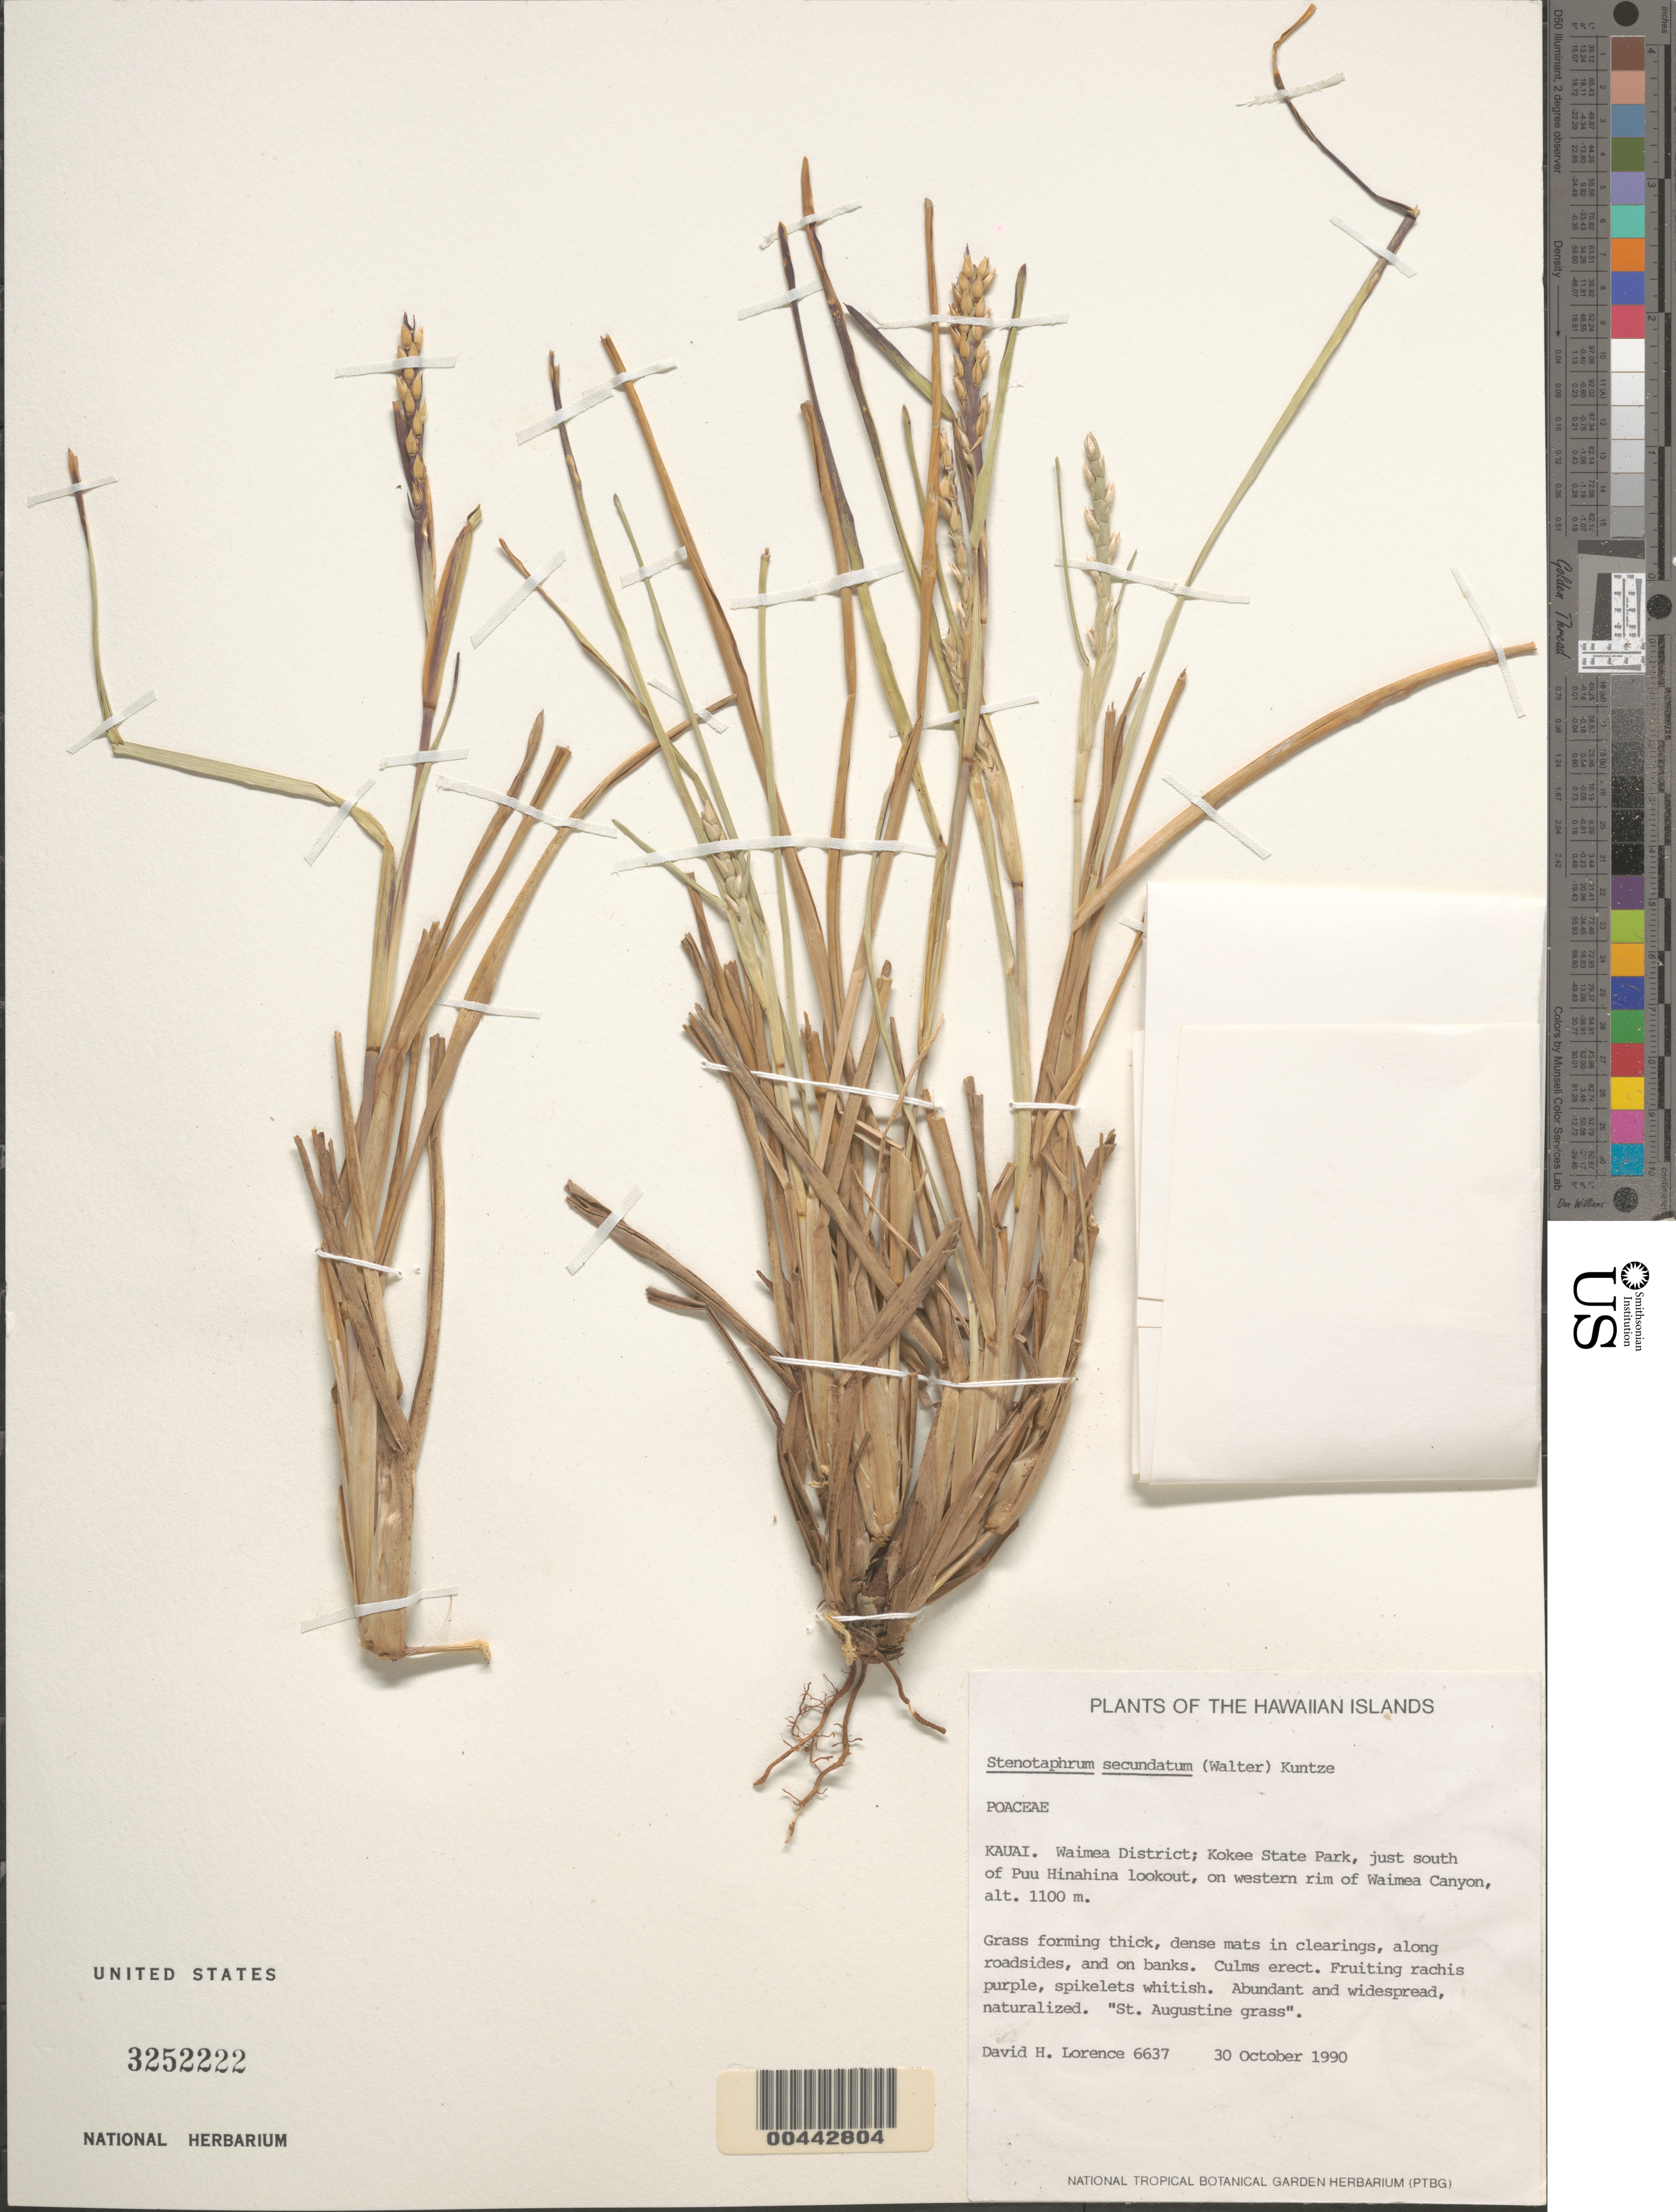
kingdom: Plantae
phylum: Tracheophyta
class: Liliopsida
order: Poales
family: Poaceae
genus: Stenotaphrum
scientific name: Stenotaphrum secundatum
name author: (Walter) Kuntze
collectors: D. Lorence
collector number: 6637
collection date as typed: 30 Oct 1990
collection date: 1990-10-30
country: United States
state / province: Hawaii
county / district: Kauai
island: Kaua'i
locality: Waimea District; Kokee State Park, just south of Puu Hinahina lookout, on western rim of Waimea Canyon.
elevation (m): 1100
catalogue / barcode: US 3252222